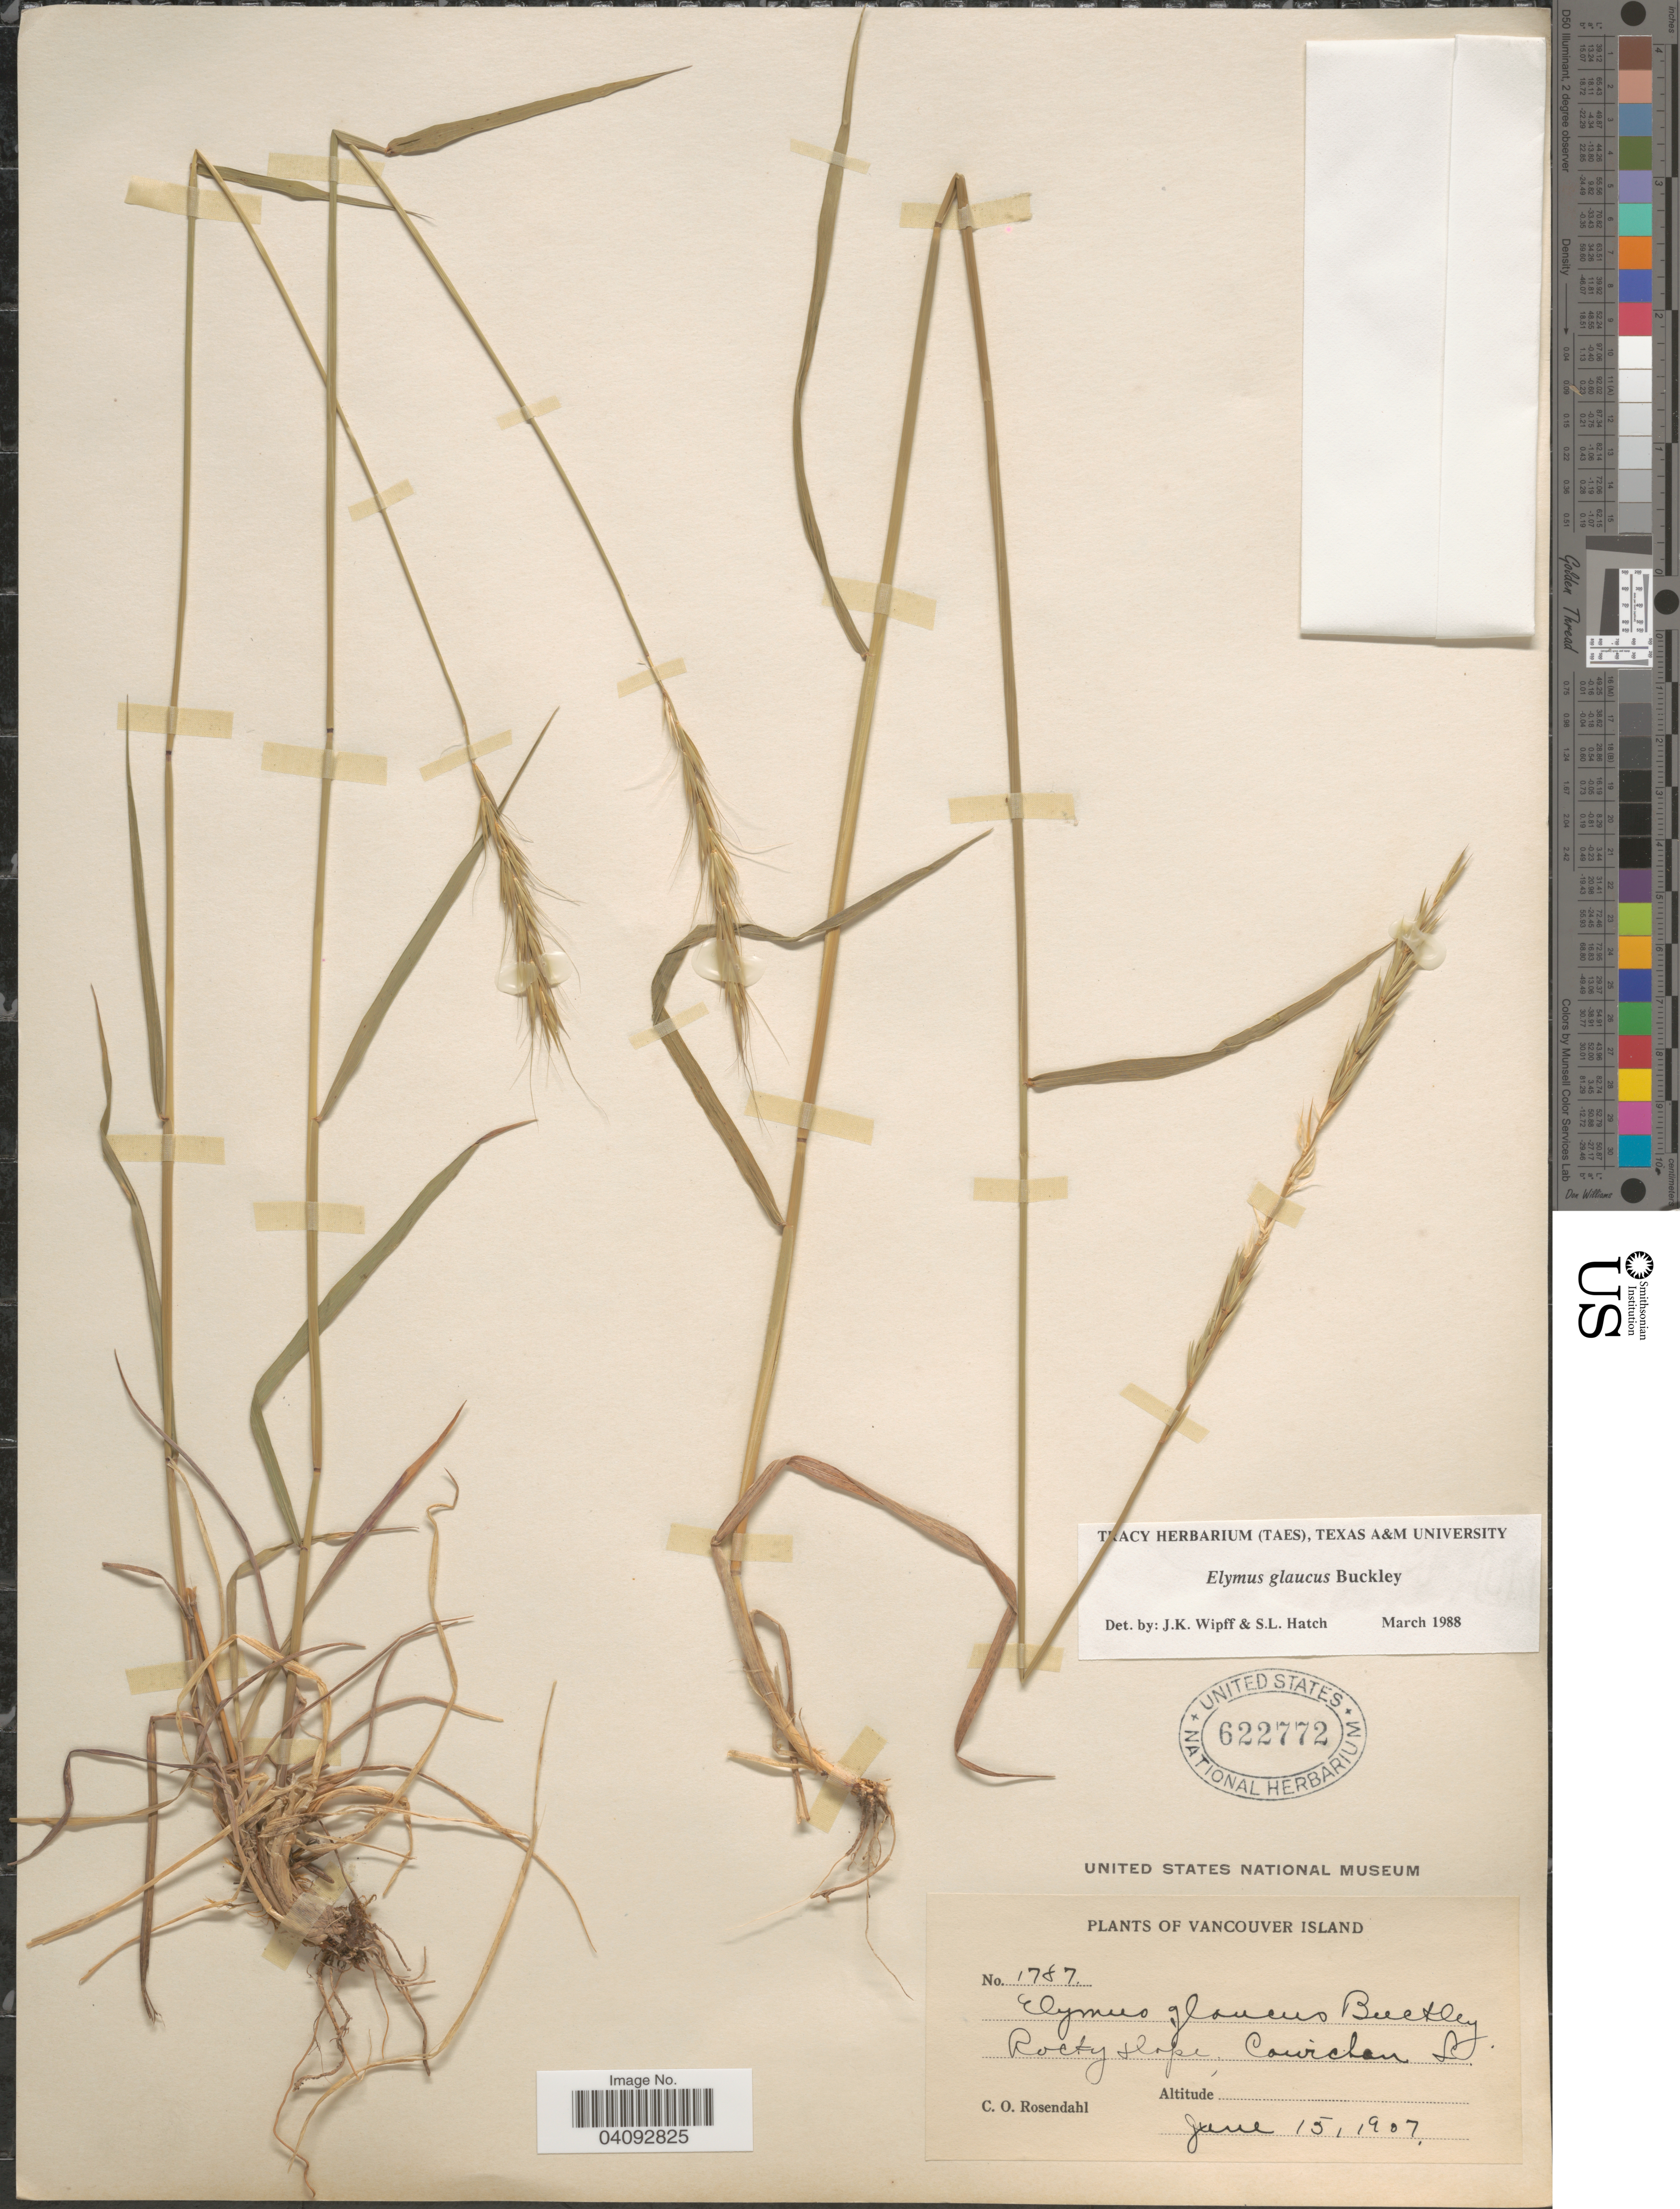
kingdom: Plantae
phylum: Tracheophyta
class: Liliopsida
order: Poales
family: Poaceae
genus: Elymus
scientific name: Elymus glaucus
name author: Buckley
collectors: C. O. Rosendahl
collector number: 1787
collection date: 1907-06-15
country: Canada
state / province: British Columbia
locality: Vancouver Island. Rocky slope, Cowichan L.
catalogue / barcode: US 622772